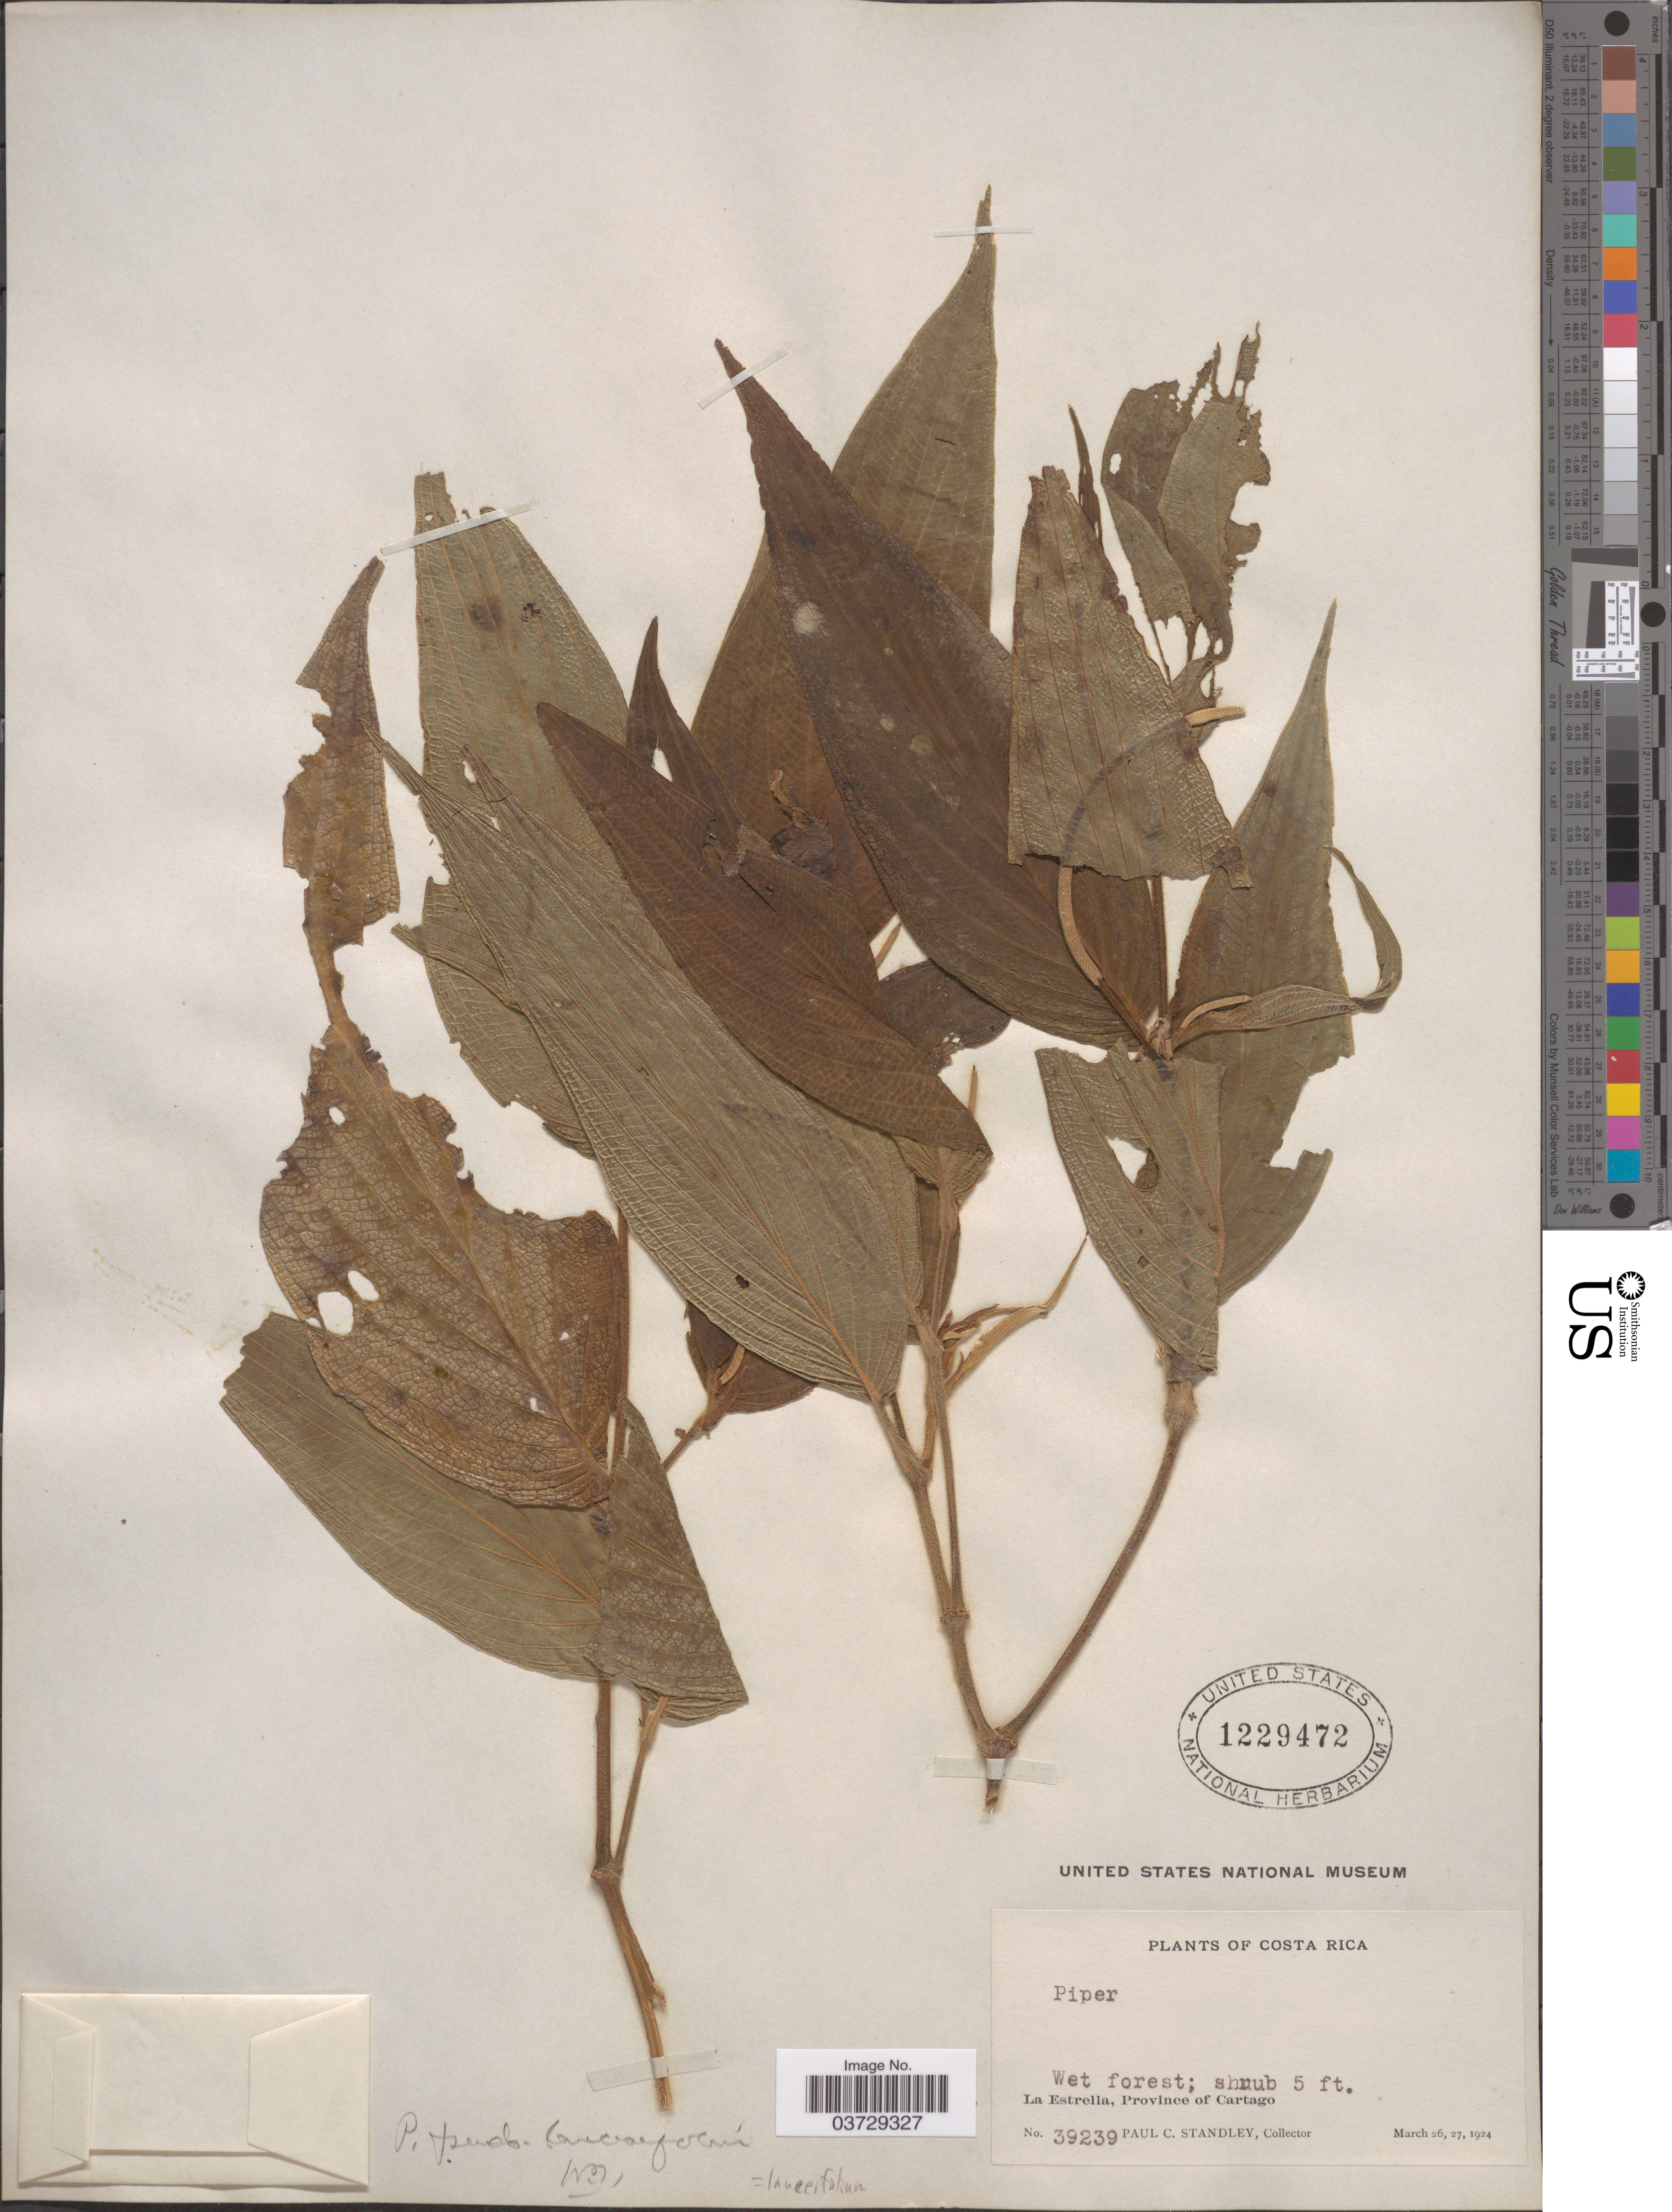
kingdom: Plantae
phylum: Tracheophyta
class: Magnoliopsida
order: Piperales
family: Piperaceae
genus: Piper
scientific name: Piper lanceifolium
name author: Kunth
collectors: P. C. Standley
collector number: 39239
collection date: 1924-03-26/1924-03-27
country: Costa Rica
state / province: Cartago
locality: La Estrella.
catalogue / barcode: US 1229472